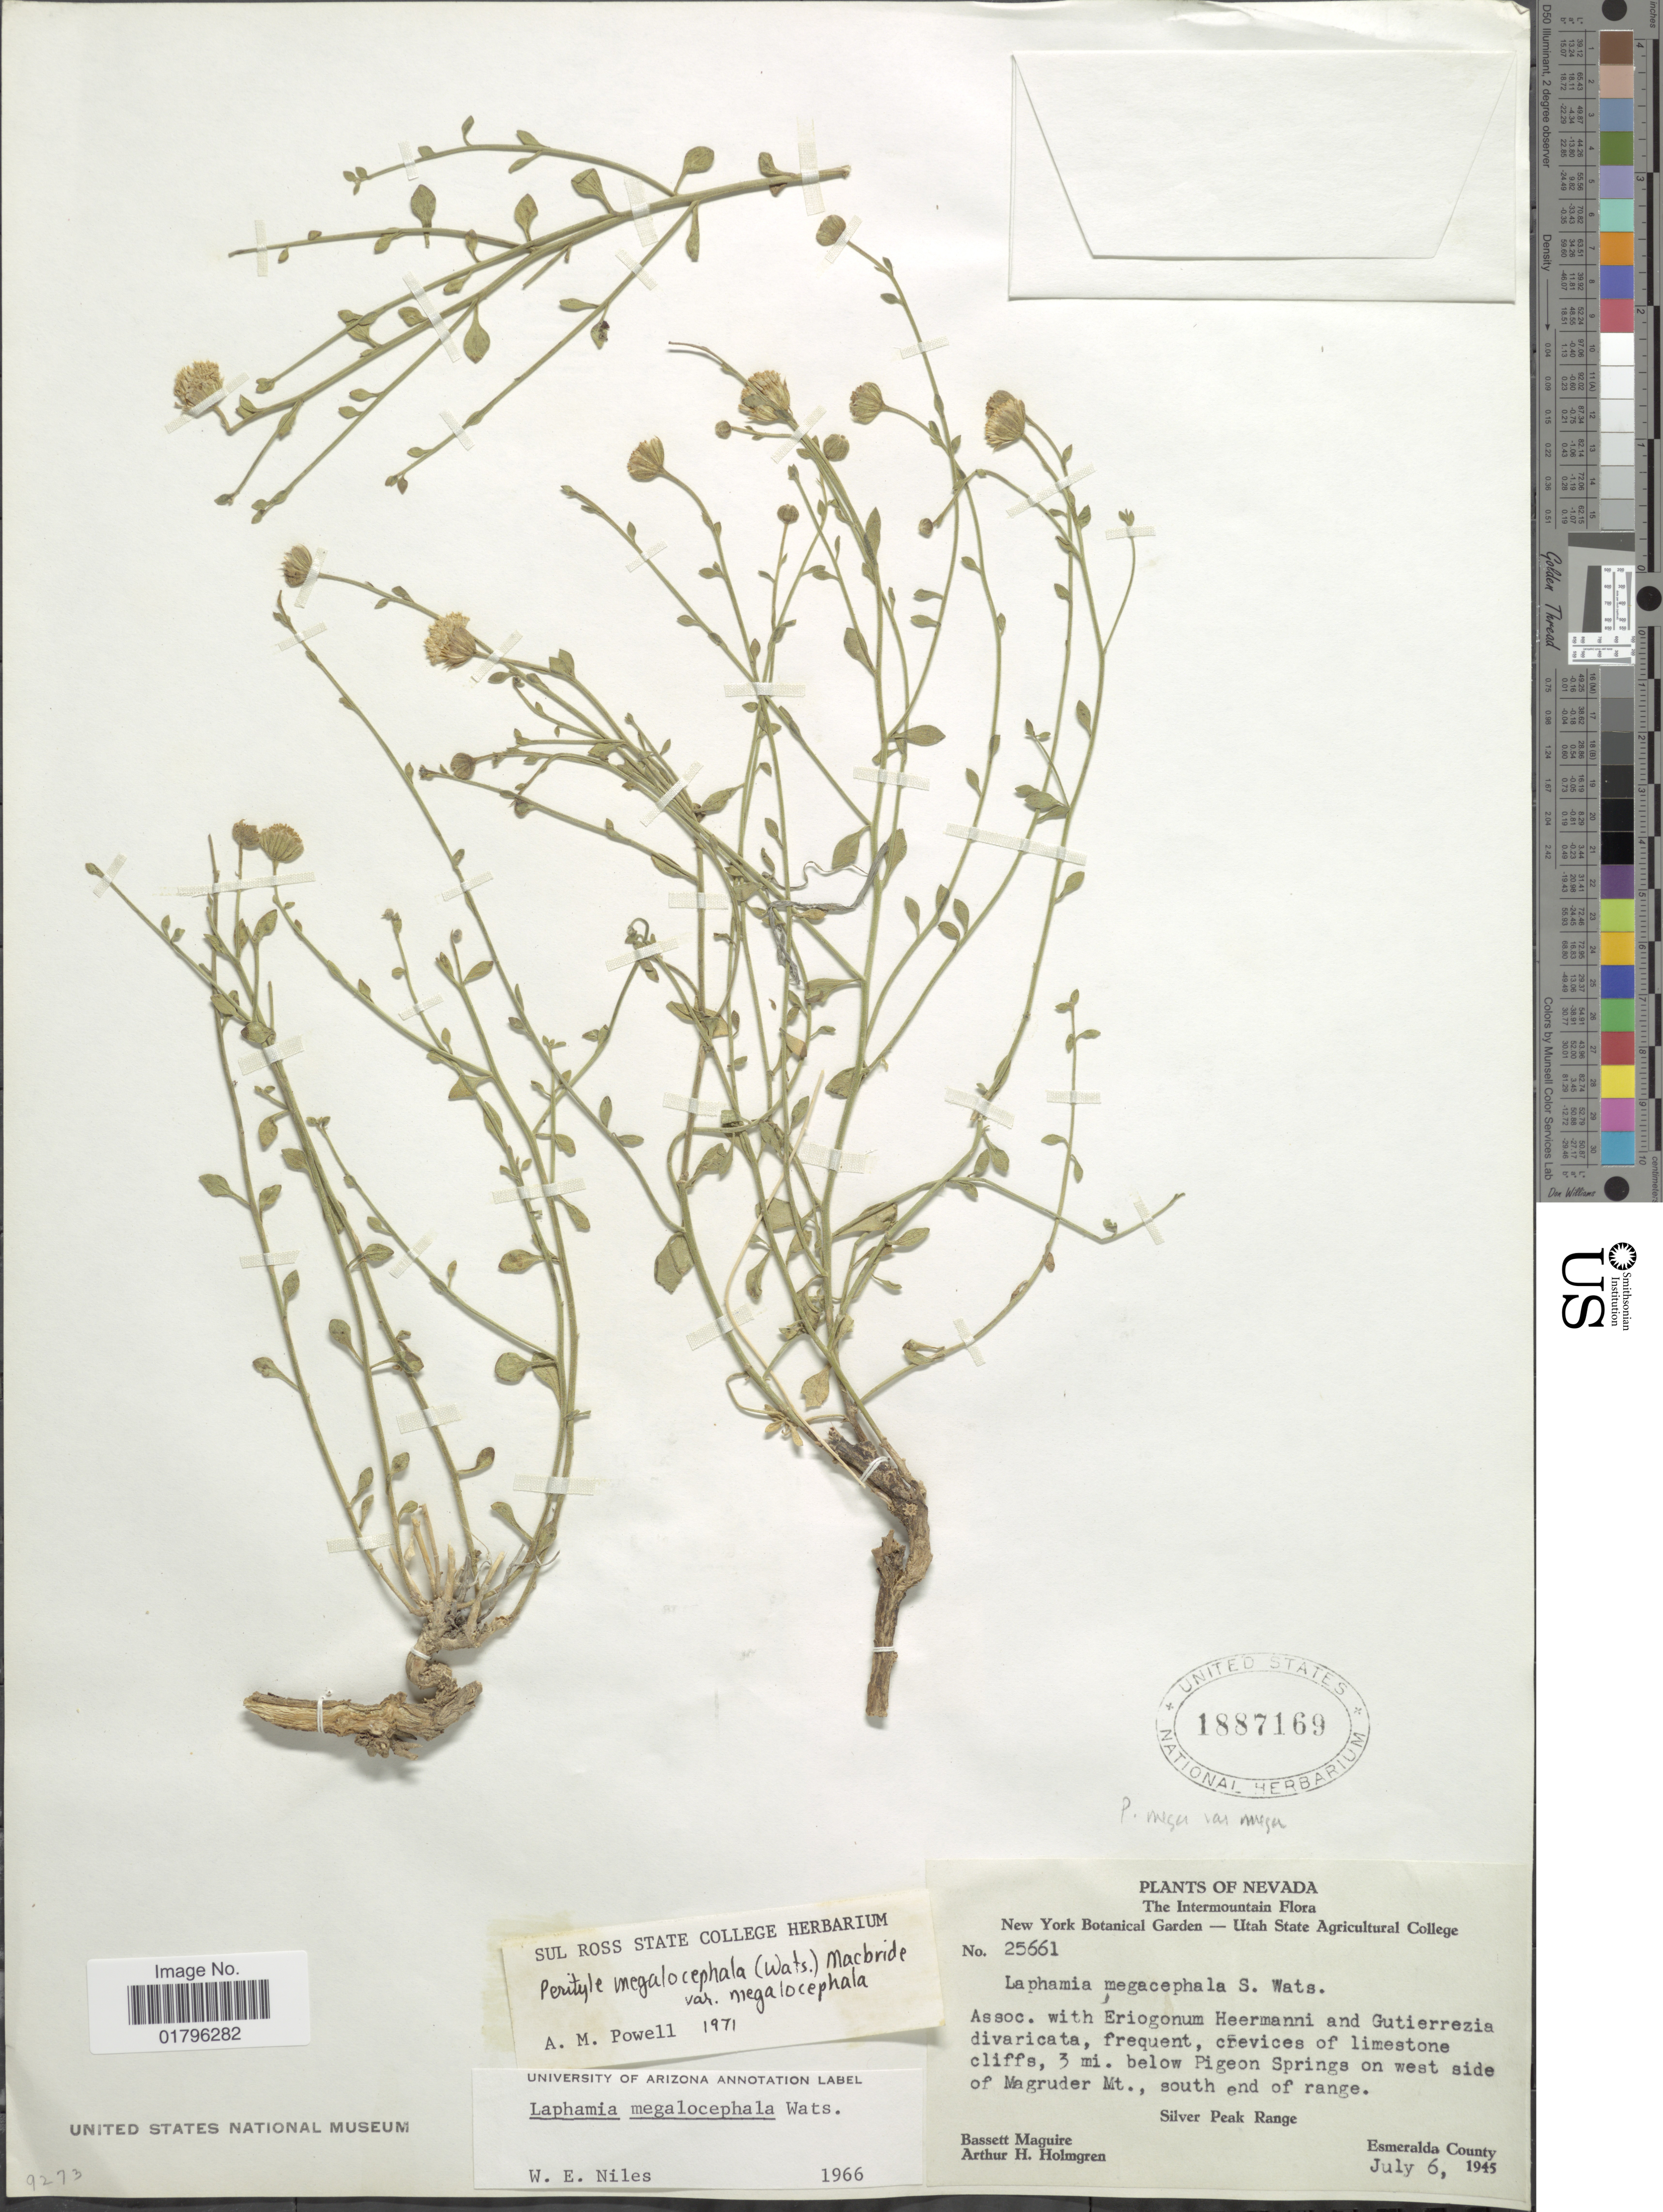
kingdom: Plantae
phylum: Tracheophyta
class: Magnoliopsida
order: Asterales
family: Asteraceae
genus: Perityle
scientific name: Perityle megalocephala var. megalocephala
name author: (S. Watson) J.F. Macbr.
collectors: B. Maguire & A. H. Holmgren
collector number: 25661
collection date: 1945-07-06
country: United States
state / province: Nevada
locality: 3mi. below Pigeon Springs on west side of Magruder Mt., south end of range, Silver Peak Range, Esmeralda County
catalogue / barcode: US 1887169